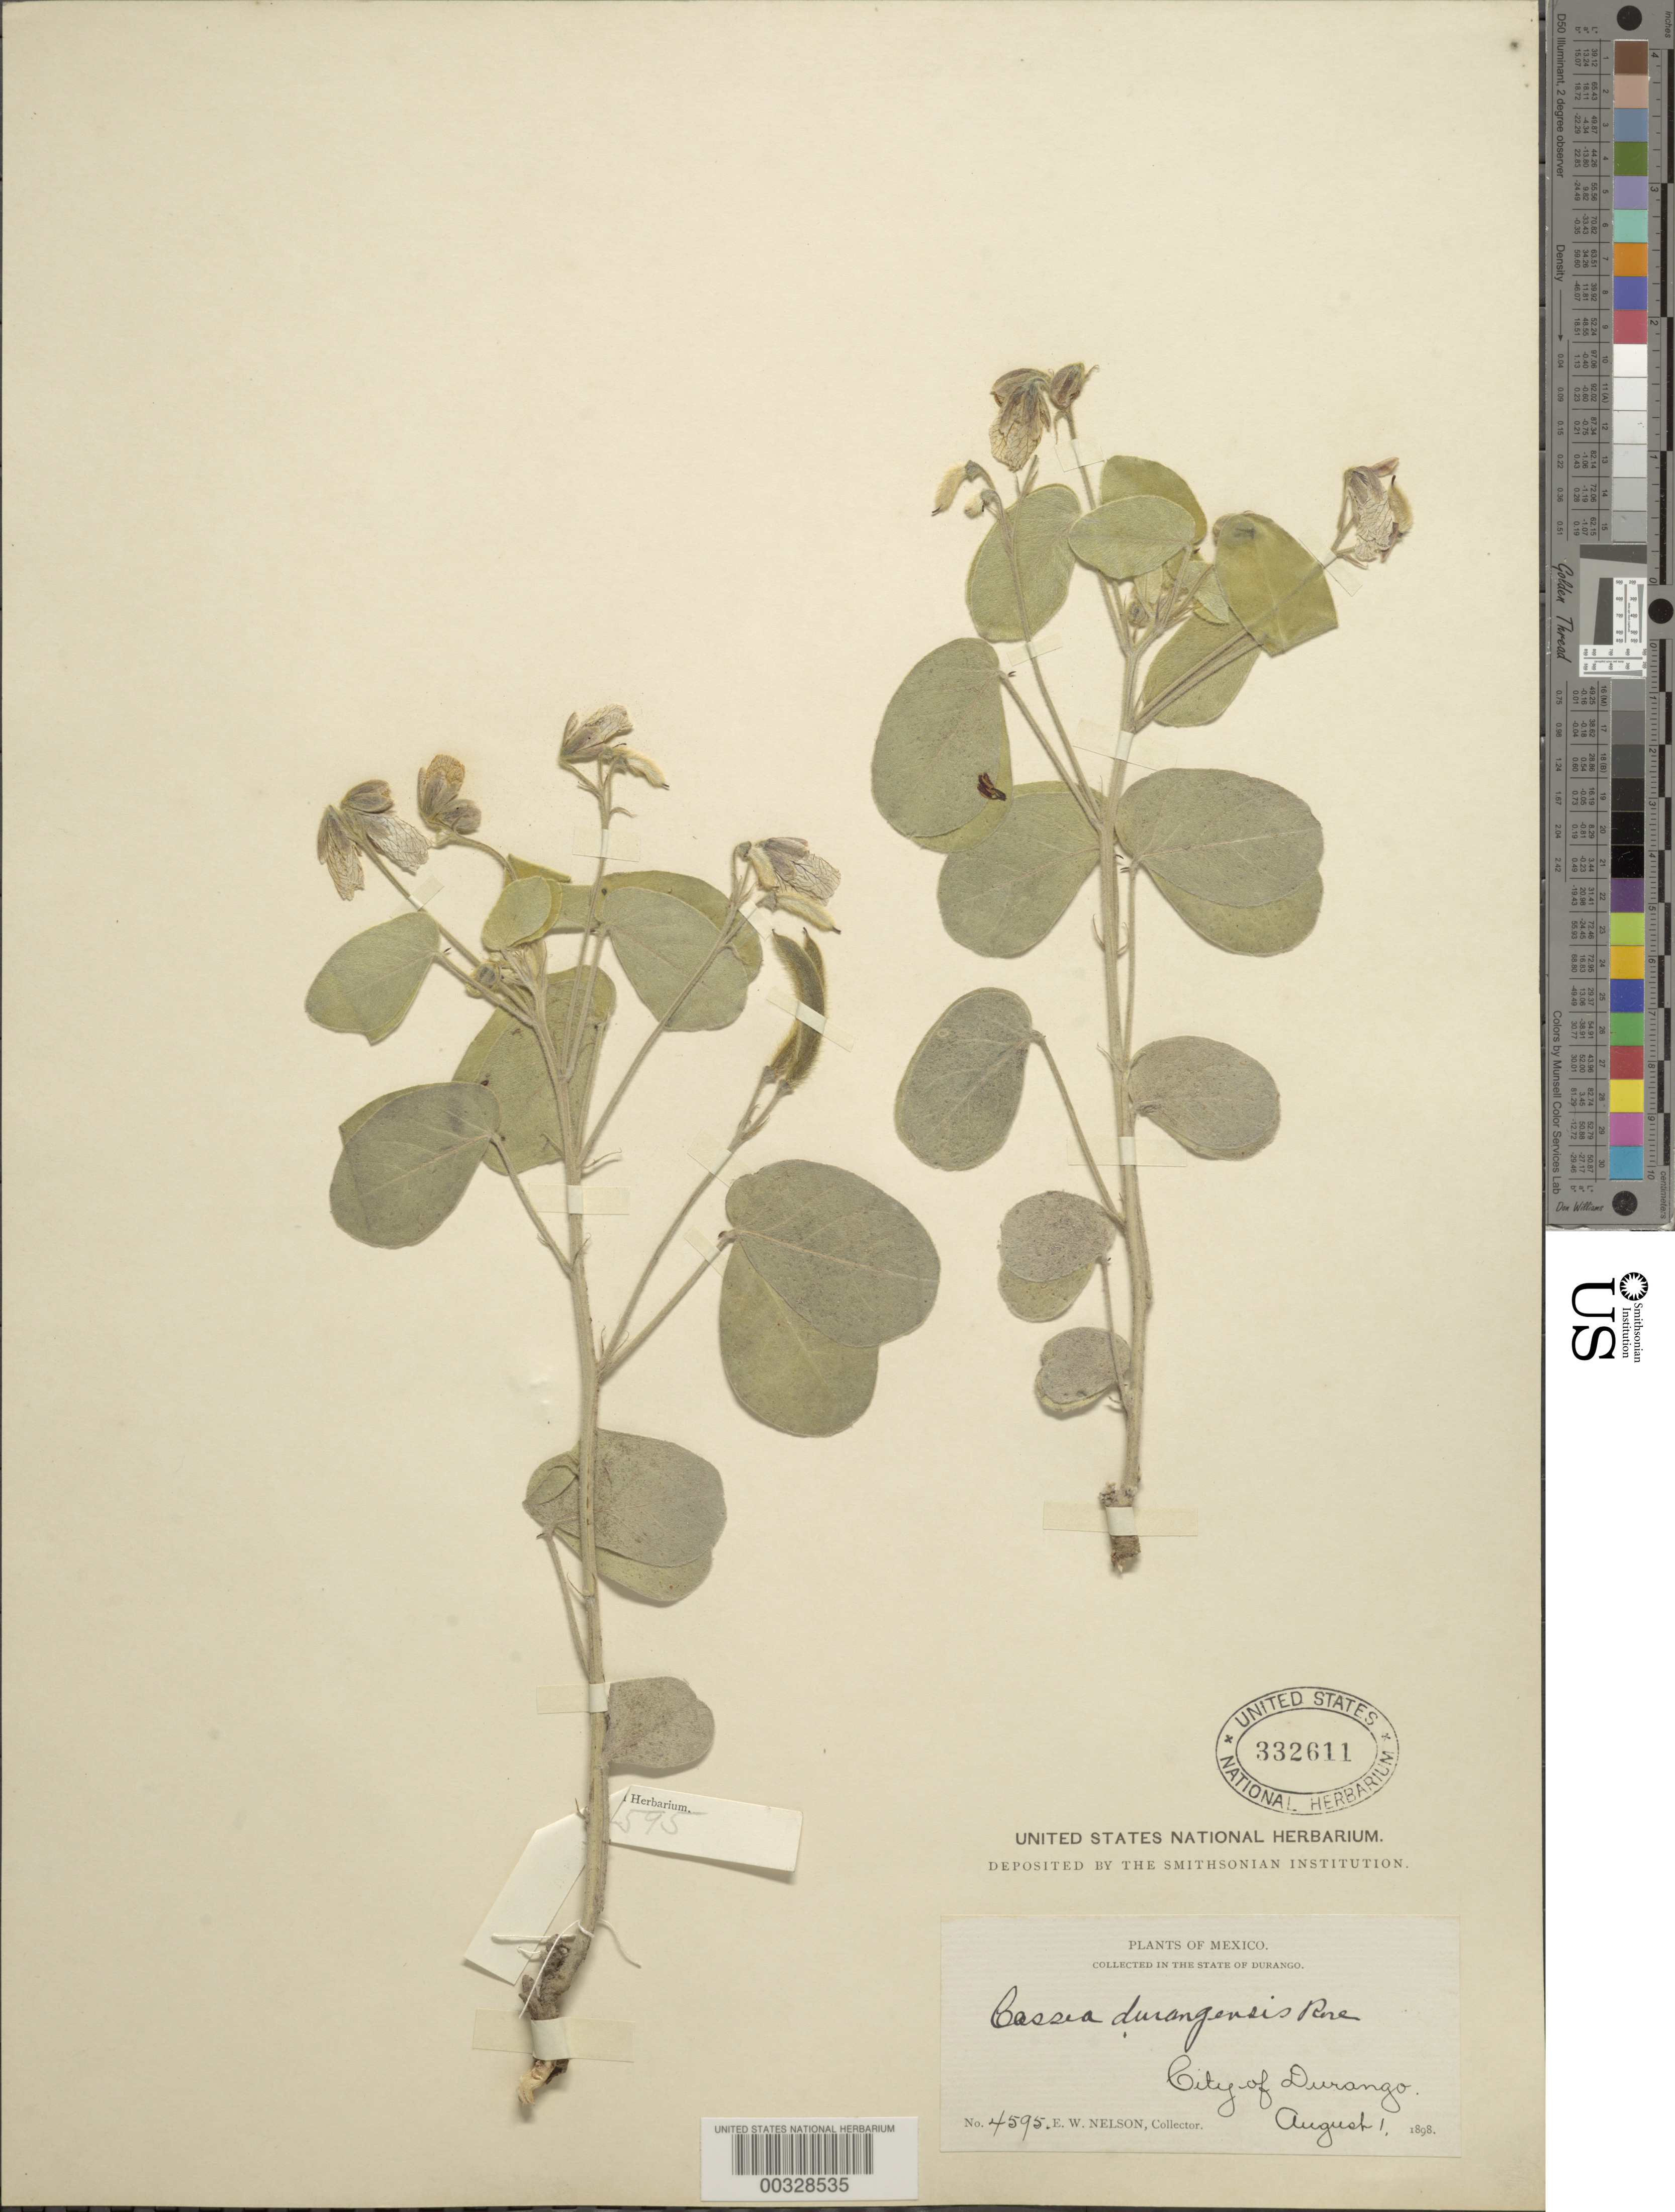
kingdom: Plantae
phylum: Tracheophyta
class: Magnoliopsida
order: Fabales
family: Fabaceae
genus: Senna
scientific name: Senna durangensis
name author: (Rose) H.S. Irwin & Barneby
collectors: E. W. Nelson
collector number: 4595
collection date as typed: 01 Aug 1898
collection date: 1898-08-01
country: Mexico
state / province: Durango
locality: City of Durango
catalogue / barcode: US 332611